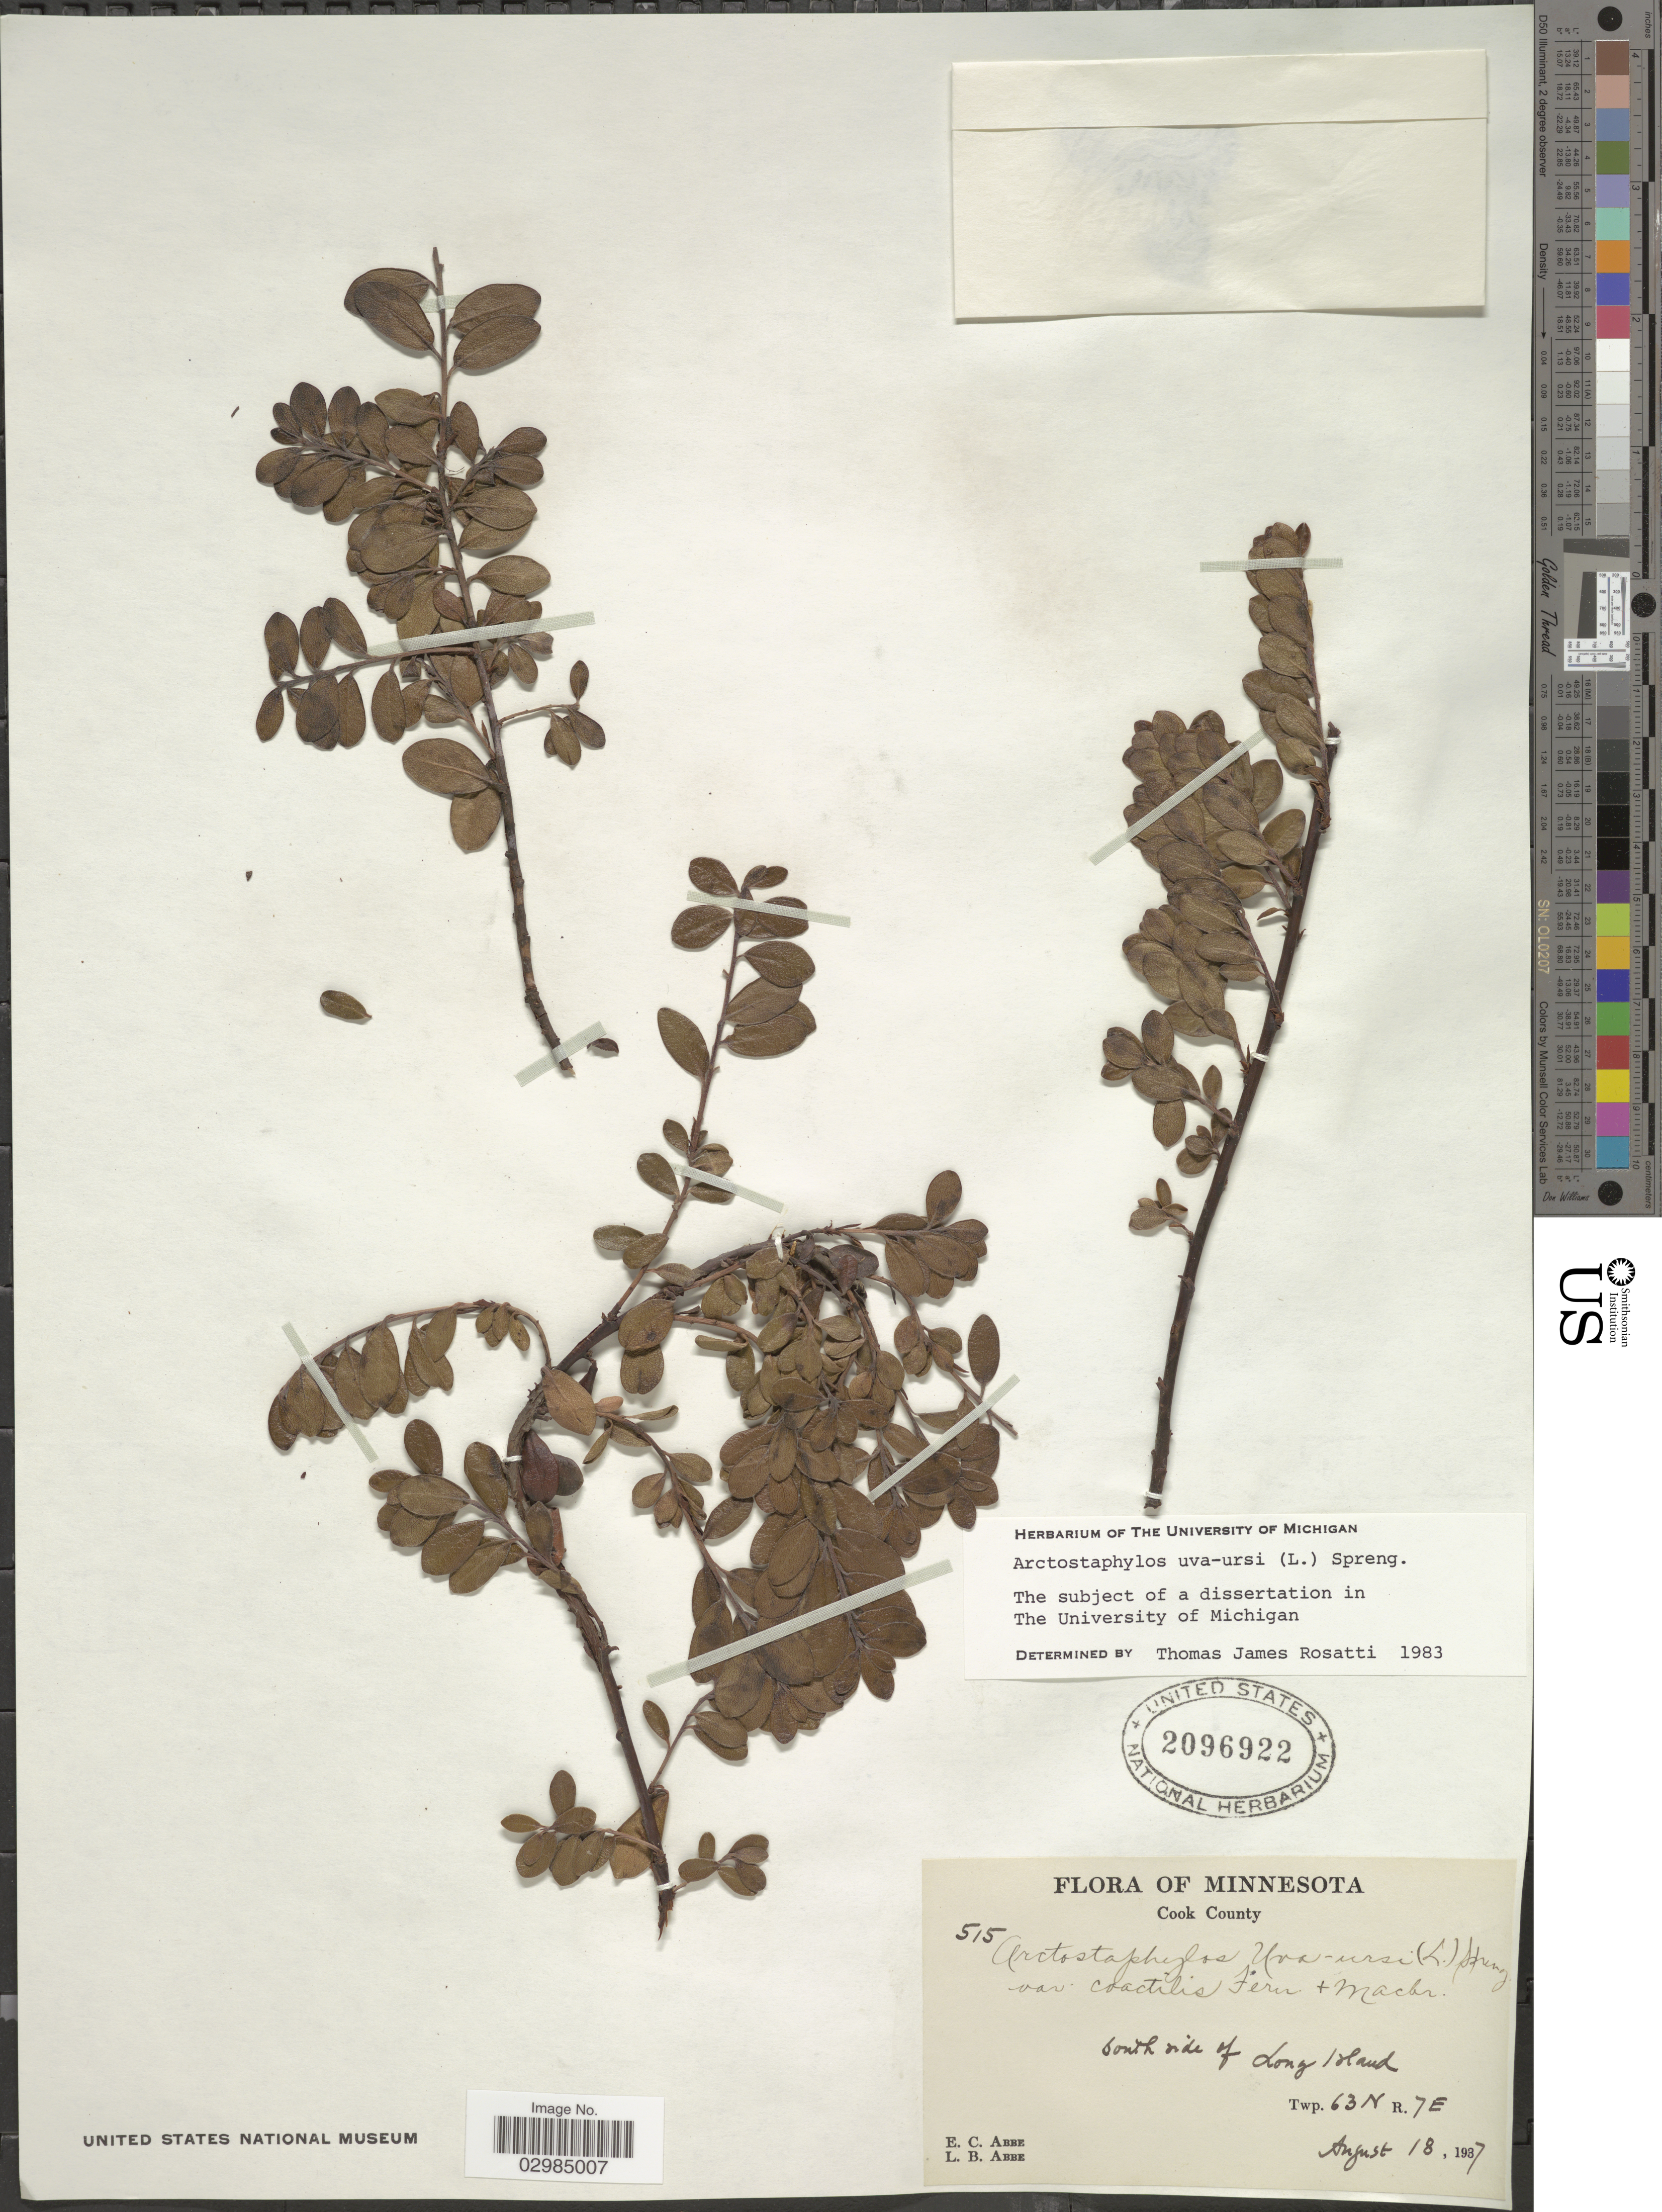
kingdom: Plantae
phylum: Tracheophyta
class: Magnoliopsida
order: Ericales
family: Ericaceae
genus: Arctostaphylos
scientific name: Arctostaphylos uva-ursi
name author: (L.) Spreng.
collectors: E. C. Abbe & L. B. Abbe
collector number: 515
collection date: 1987-08-18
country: United States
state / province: Minnesota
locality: Cook County. South side of Long Island. Twp. 63N R. 7 E.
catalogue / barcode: US 2096922